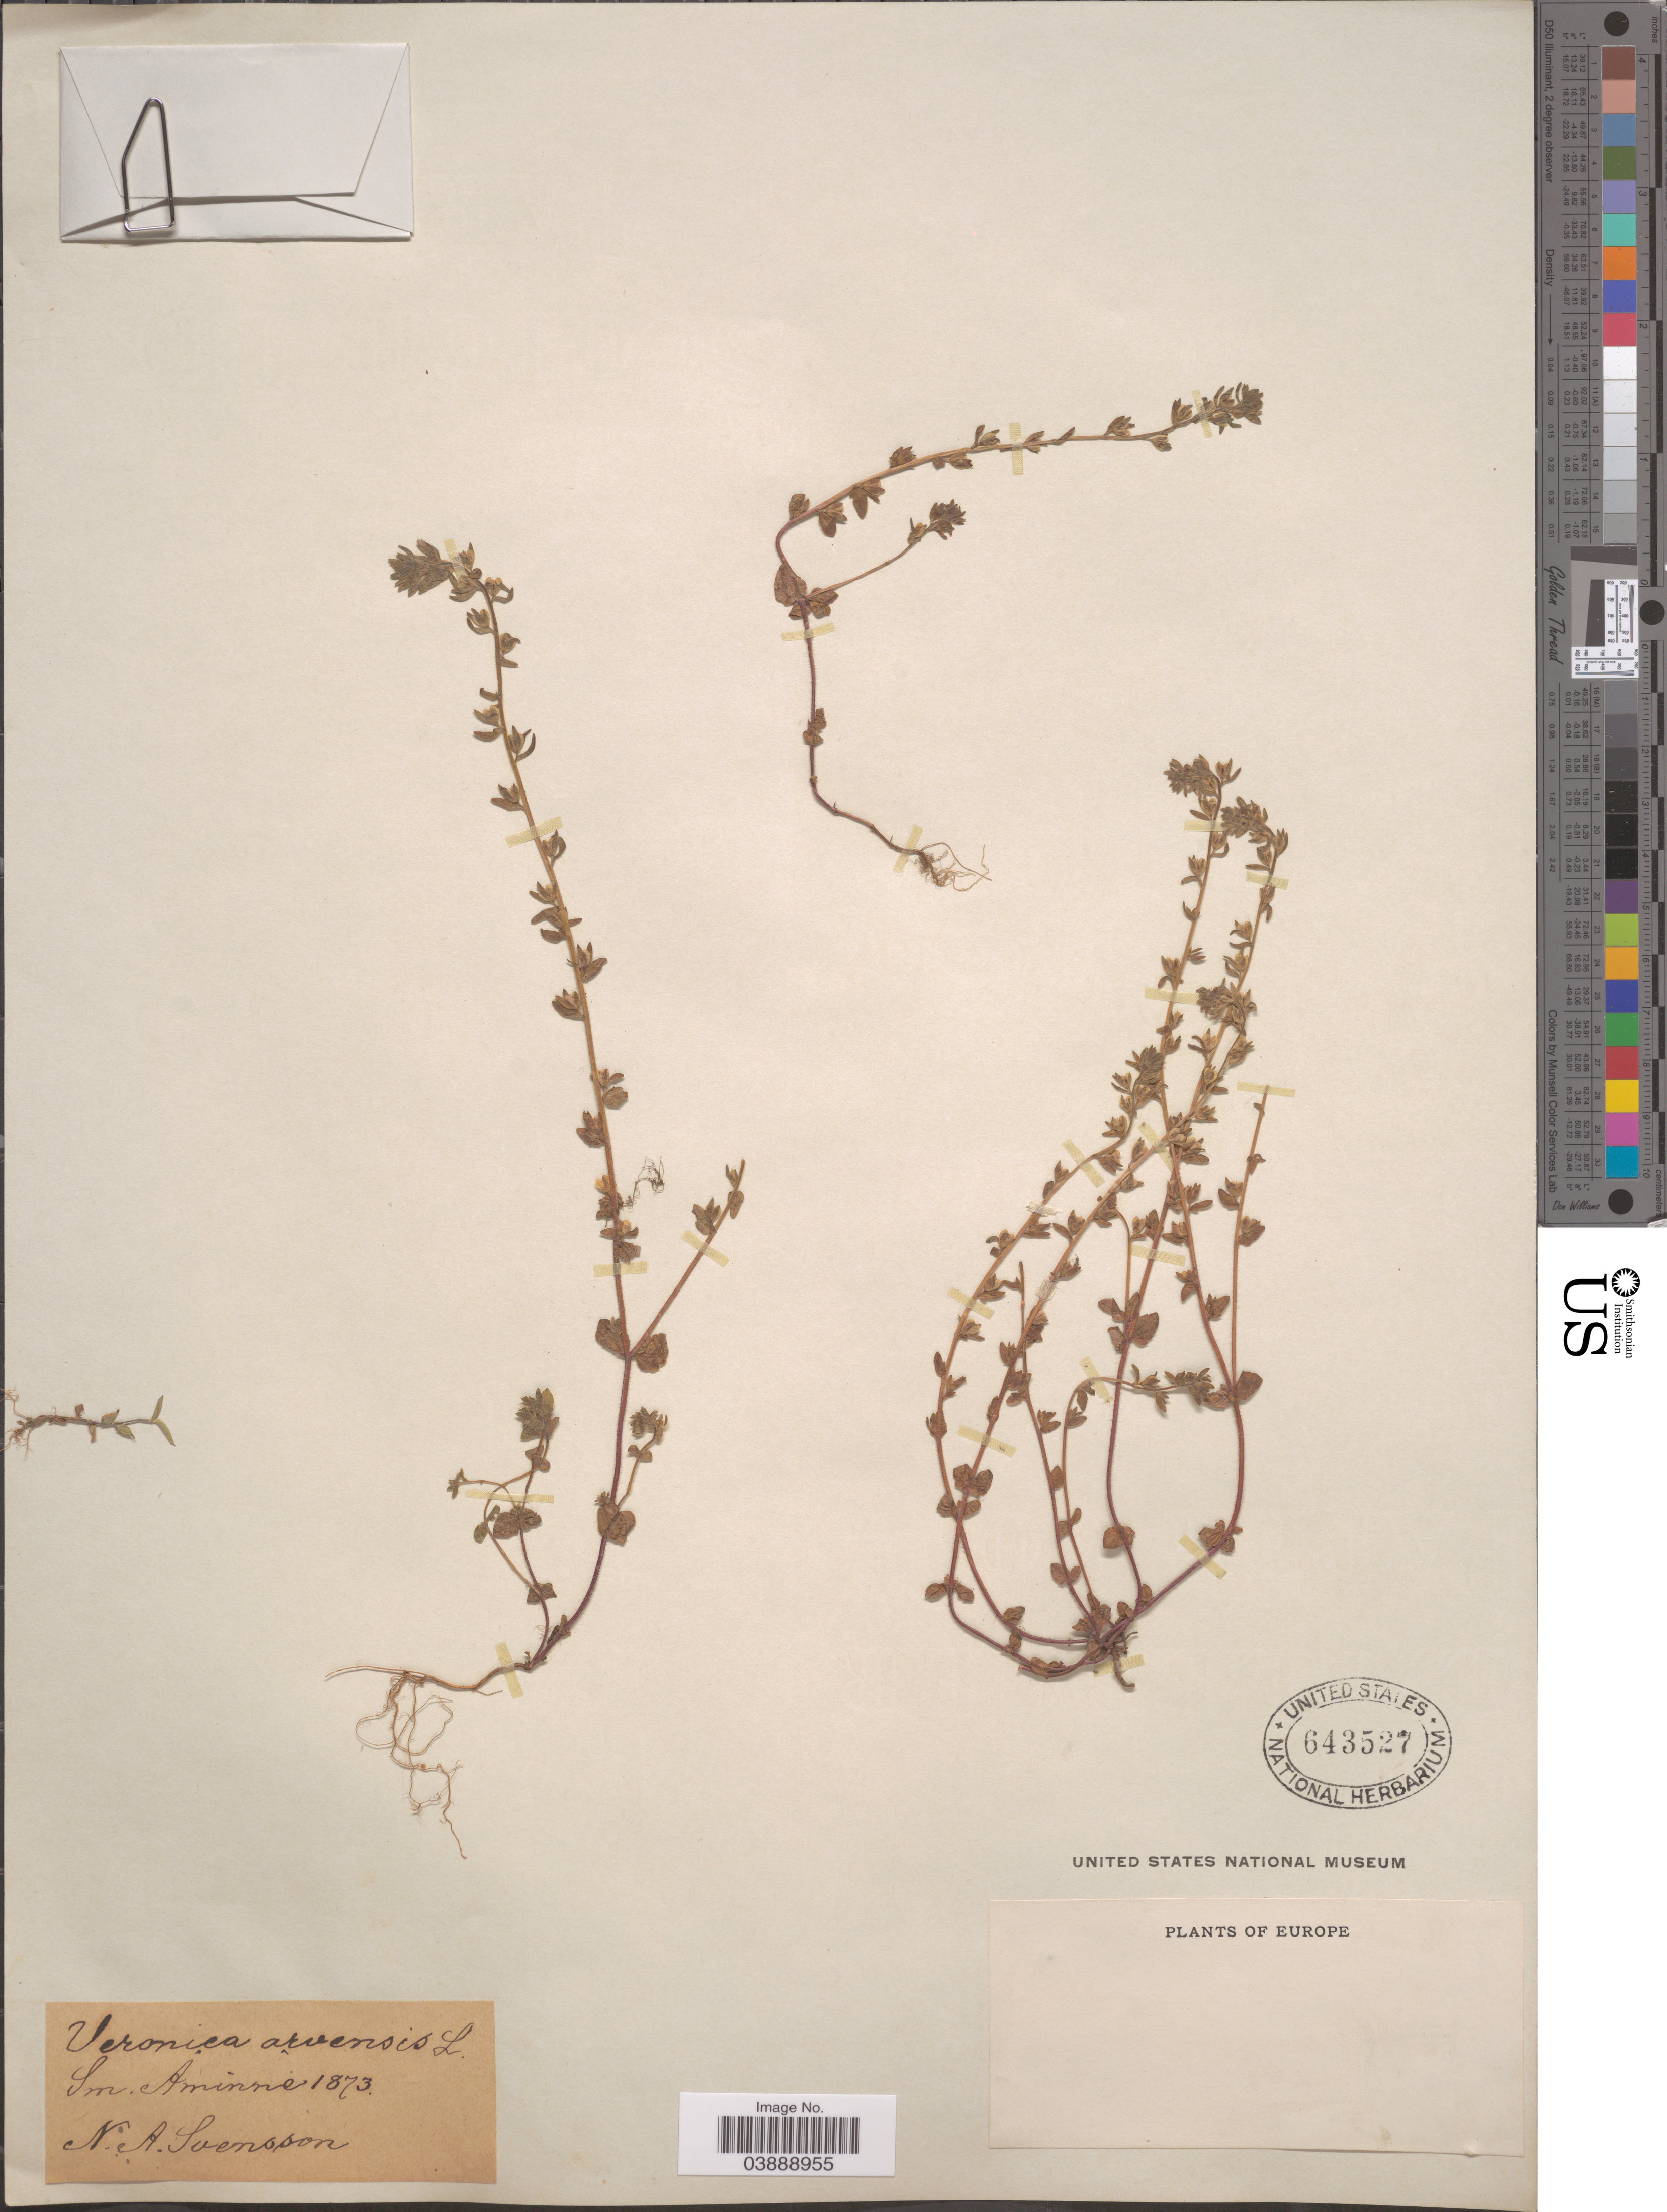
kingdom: Plantae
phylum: Tracheophyta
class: Magnoliopsida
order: Lamiales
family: Plantaginaceae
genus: Veronica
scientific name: Veronica arvensis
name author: L.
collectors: N. Svensson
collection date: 1873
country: Sweden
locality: Sm. Aminne. Europe.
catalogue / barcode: US 643527